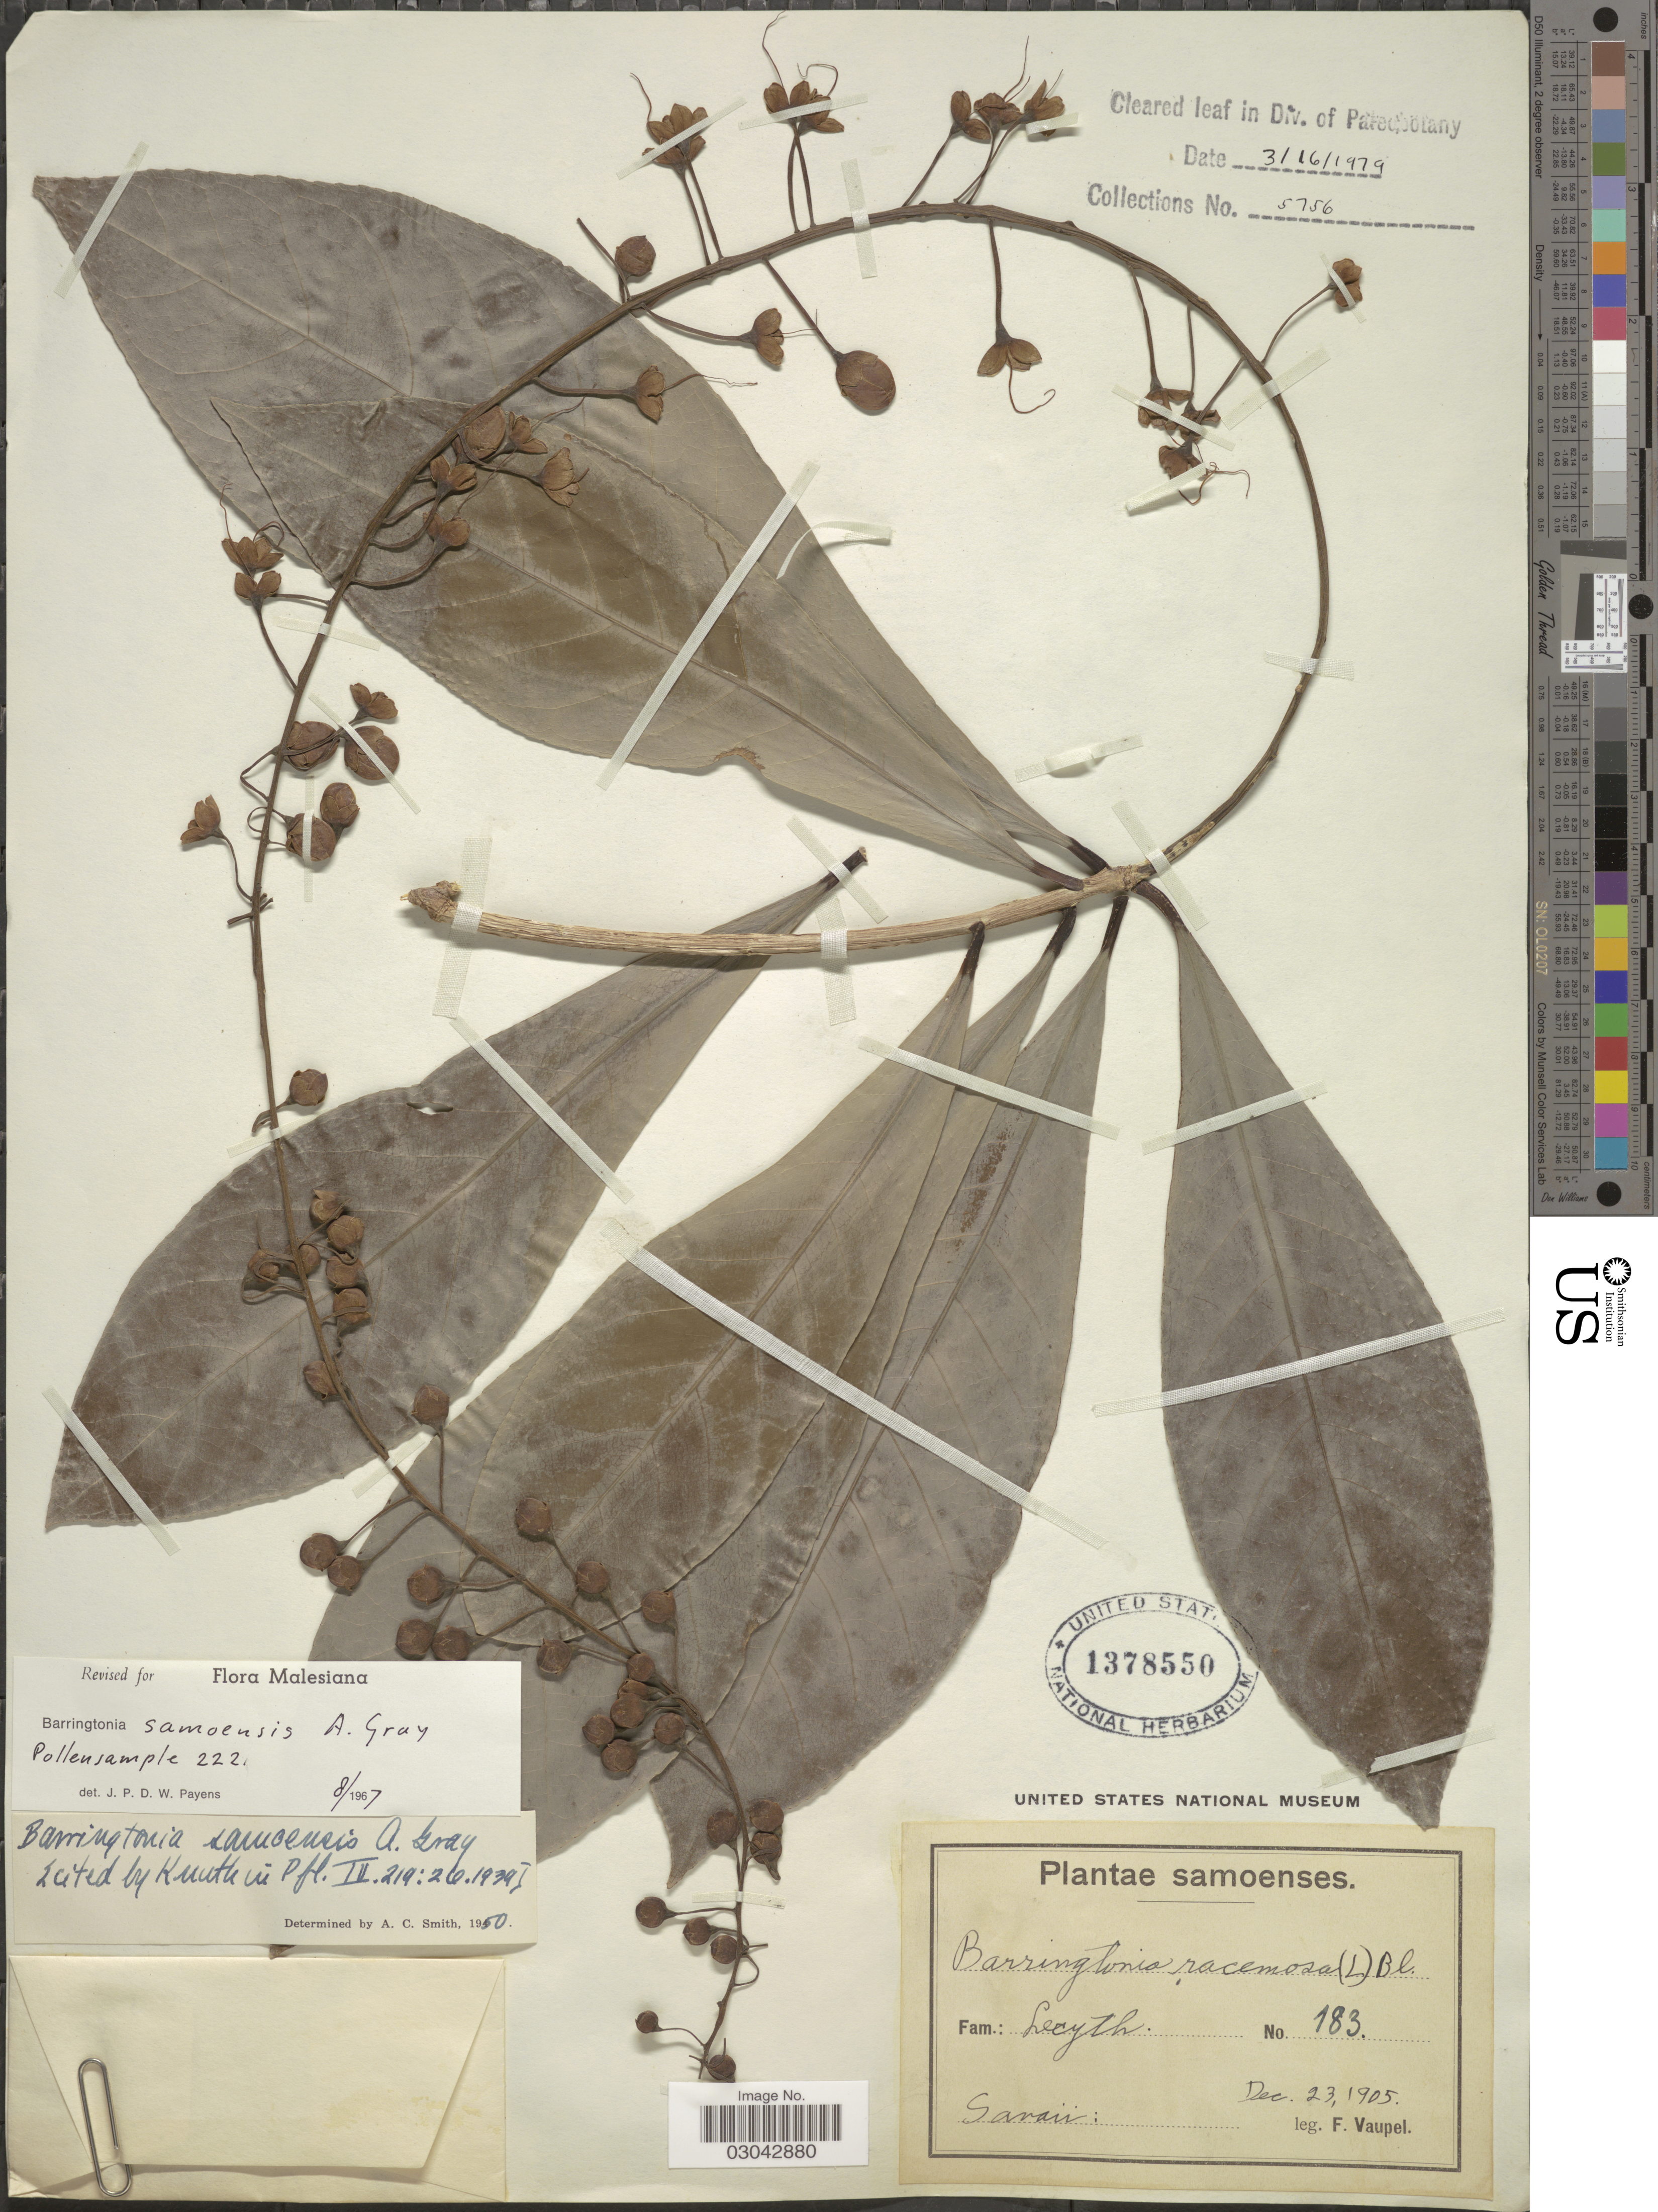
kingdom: Plantae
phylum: Tracheophyta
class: Magnoliopsida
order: Ericales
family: Lecythidaceae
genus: Barringtonia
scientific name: Barringtonia samoensis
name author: A. Gray in Wilkes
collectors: F. Vaupel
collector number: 183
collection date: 1905-12-23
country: Samoa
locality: Savaii.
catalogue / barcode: US 1378550